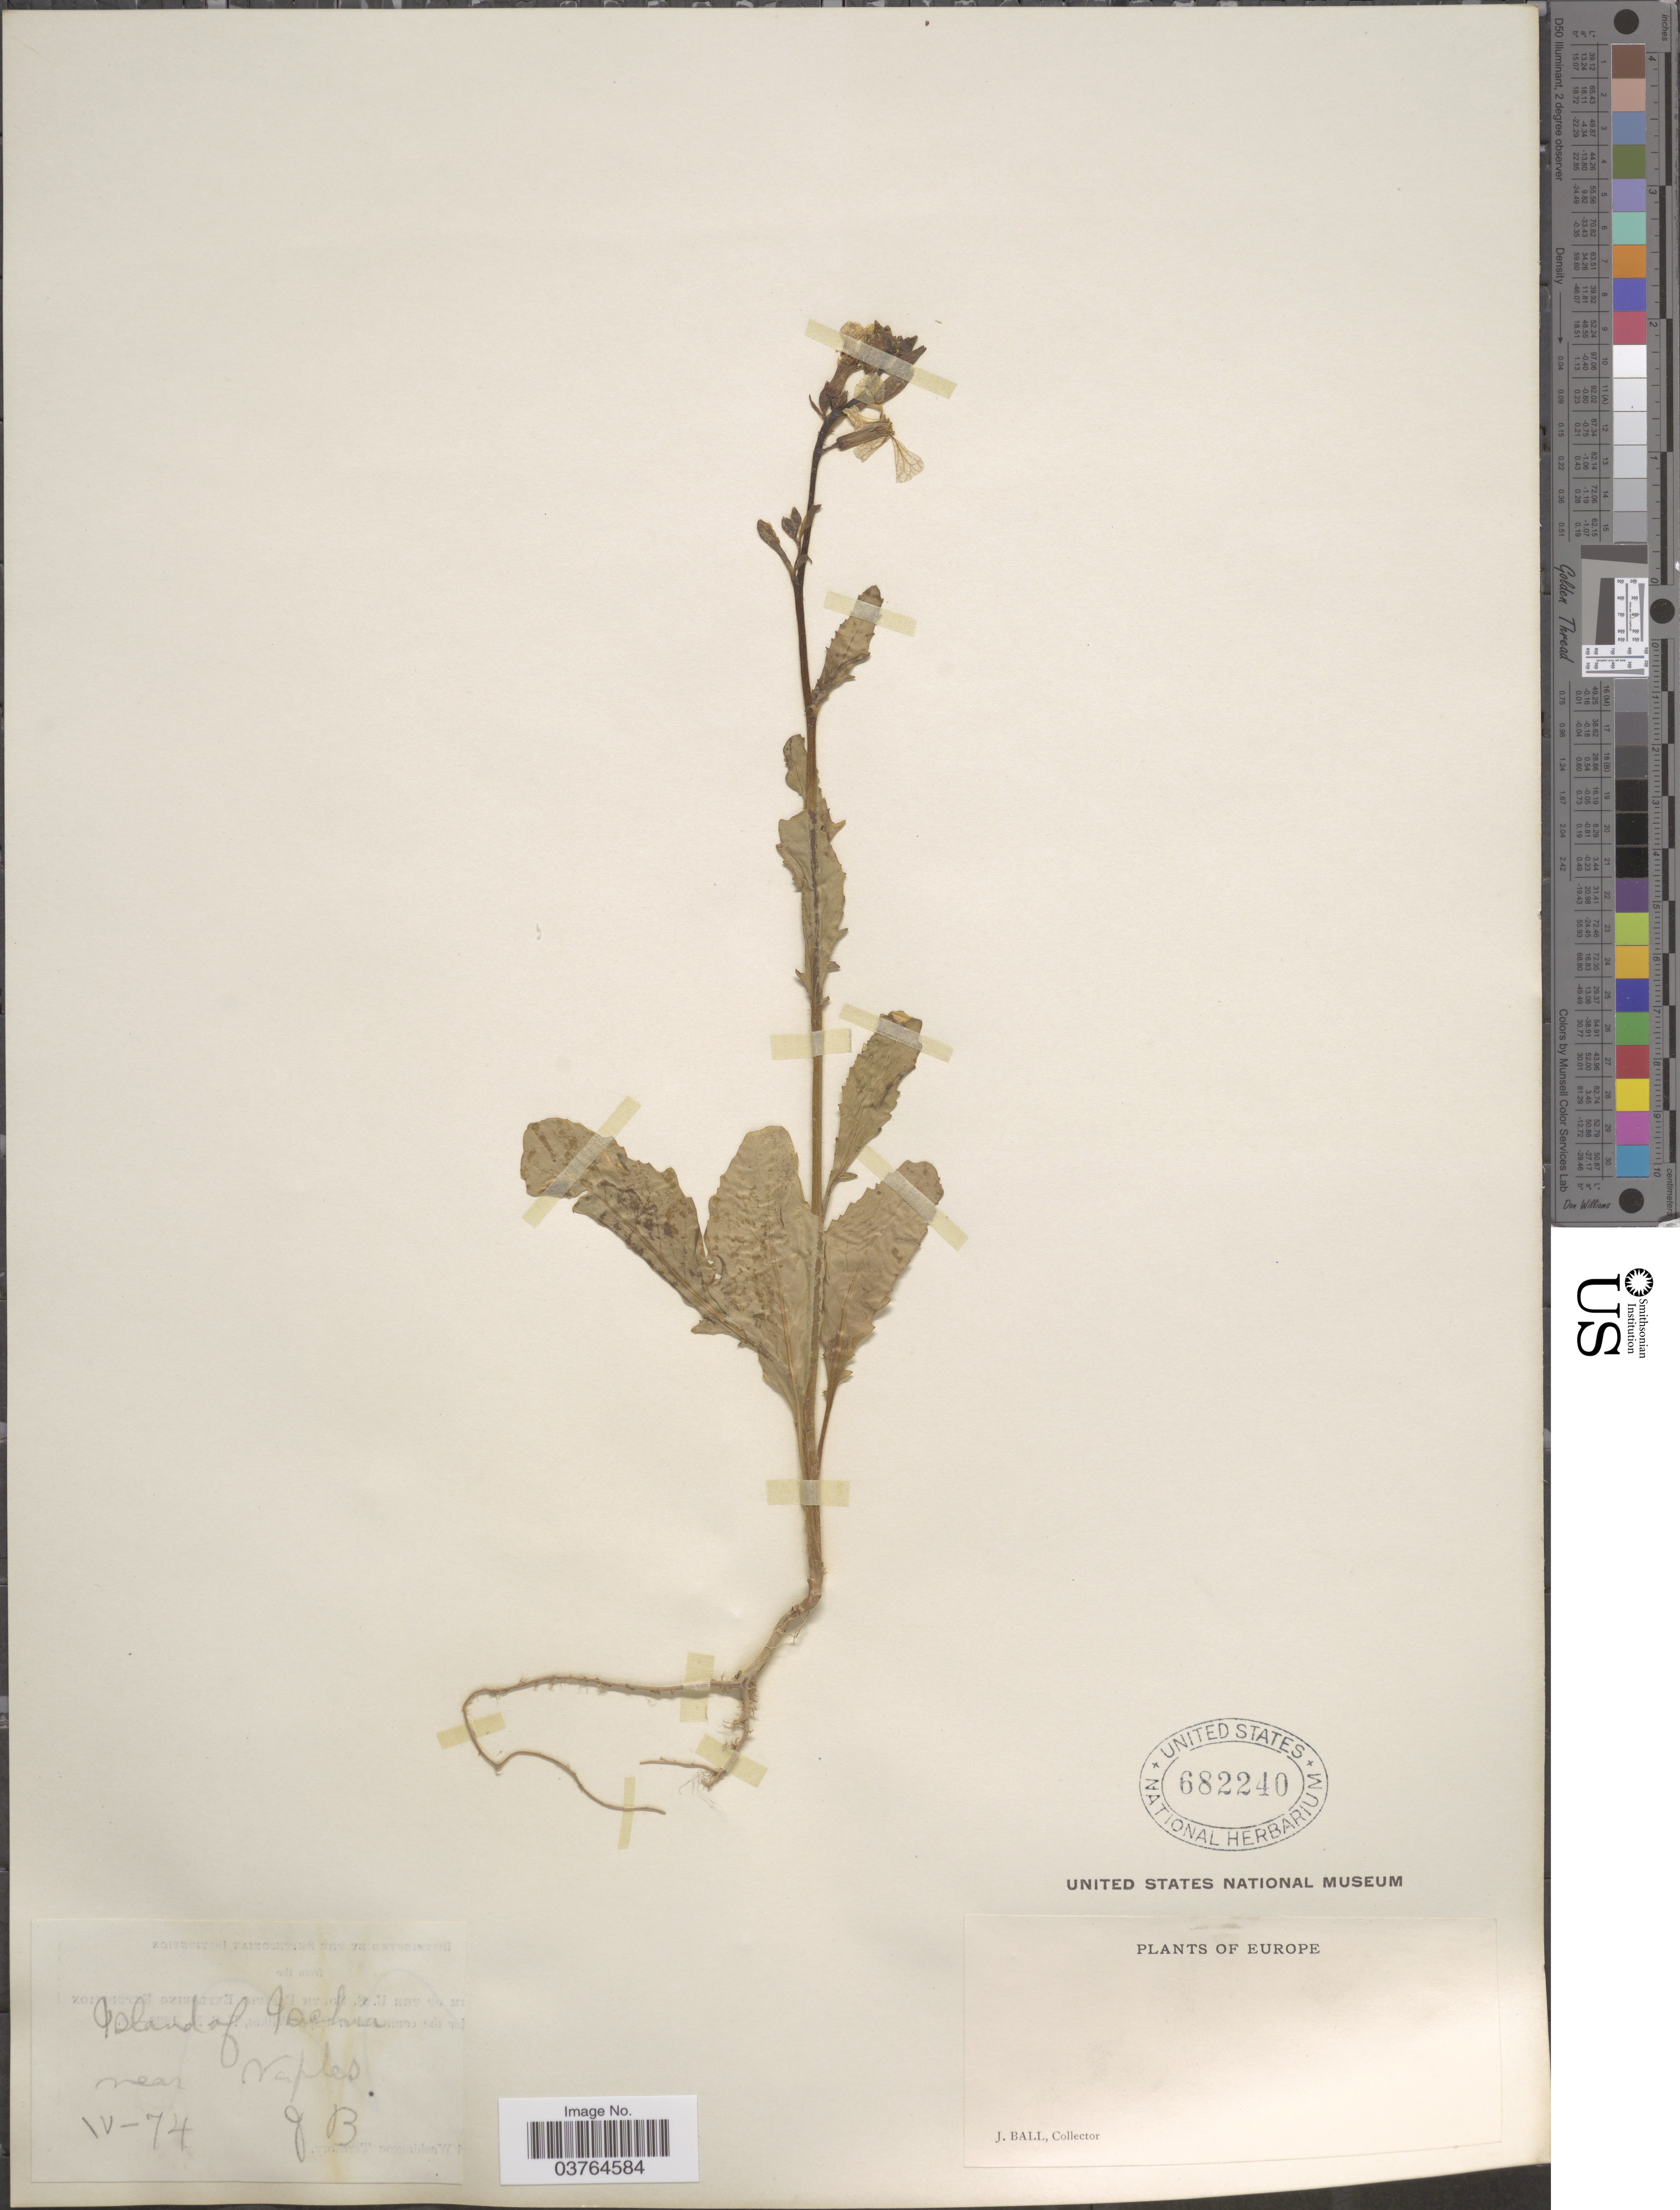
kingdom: Plantae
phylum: Tracheophyta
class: Magnoliopsida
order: Brassicales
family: Brassicaceae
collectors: J. Ball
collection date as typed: Transcribed d/m/y: /4/74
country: Italy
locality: Island of Ischia, near Naples.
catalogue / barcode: US 682240